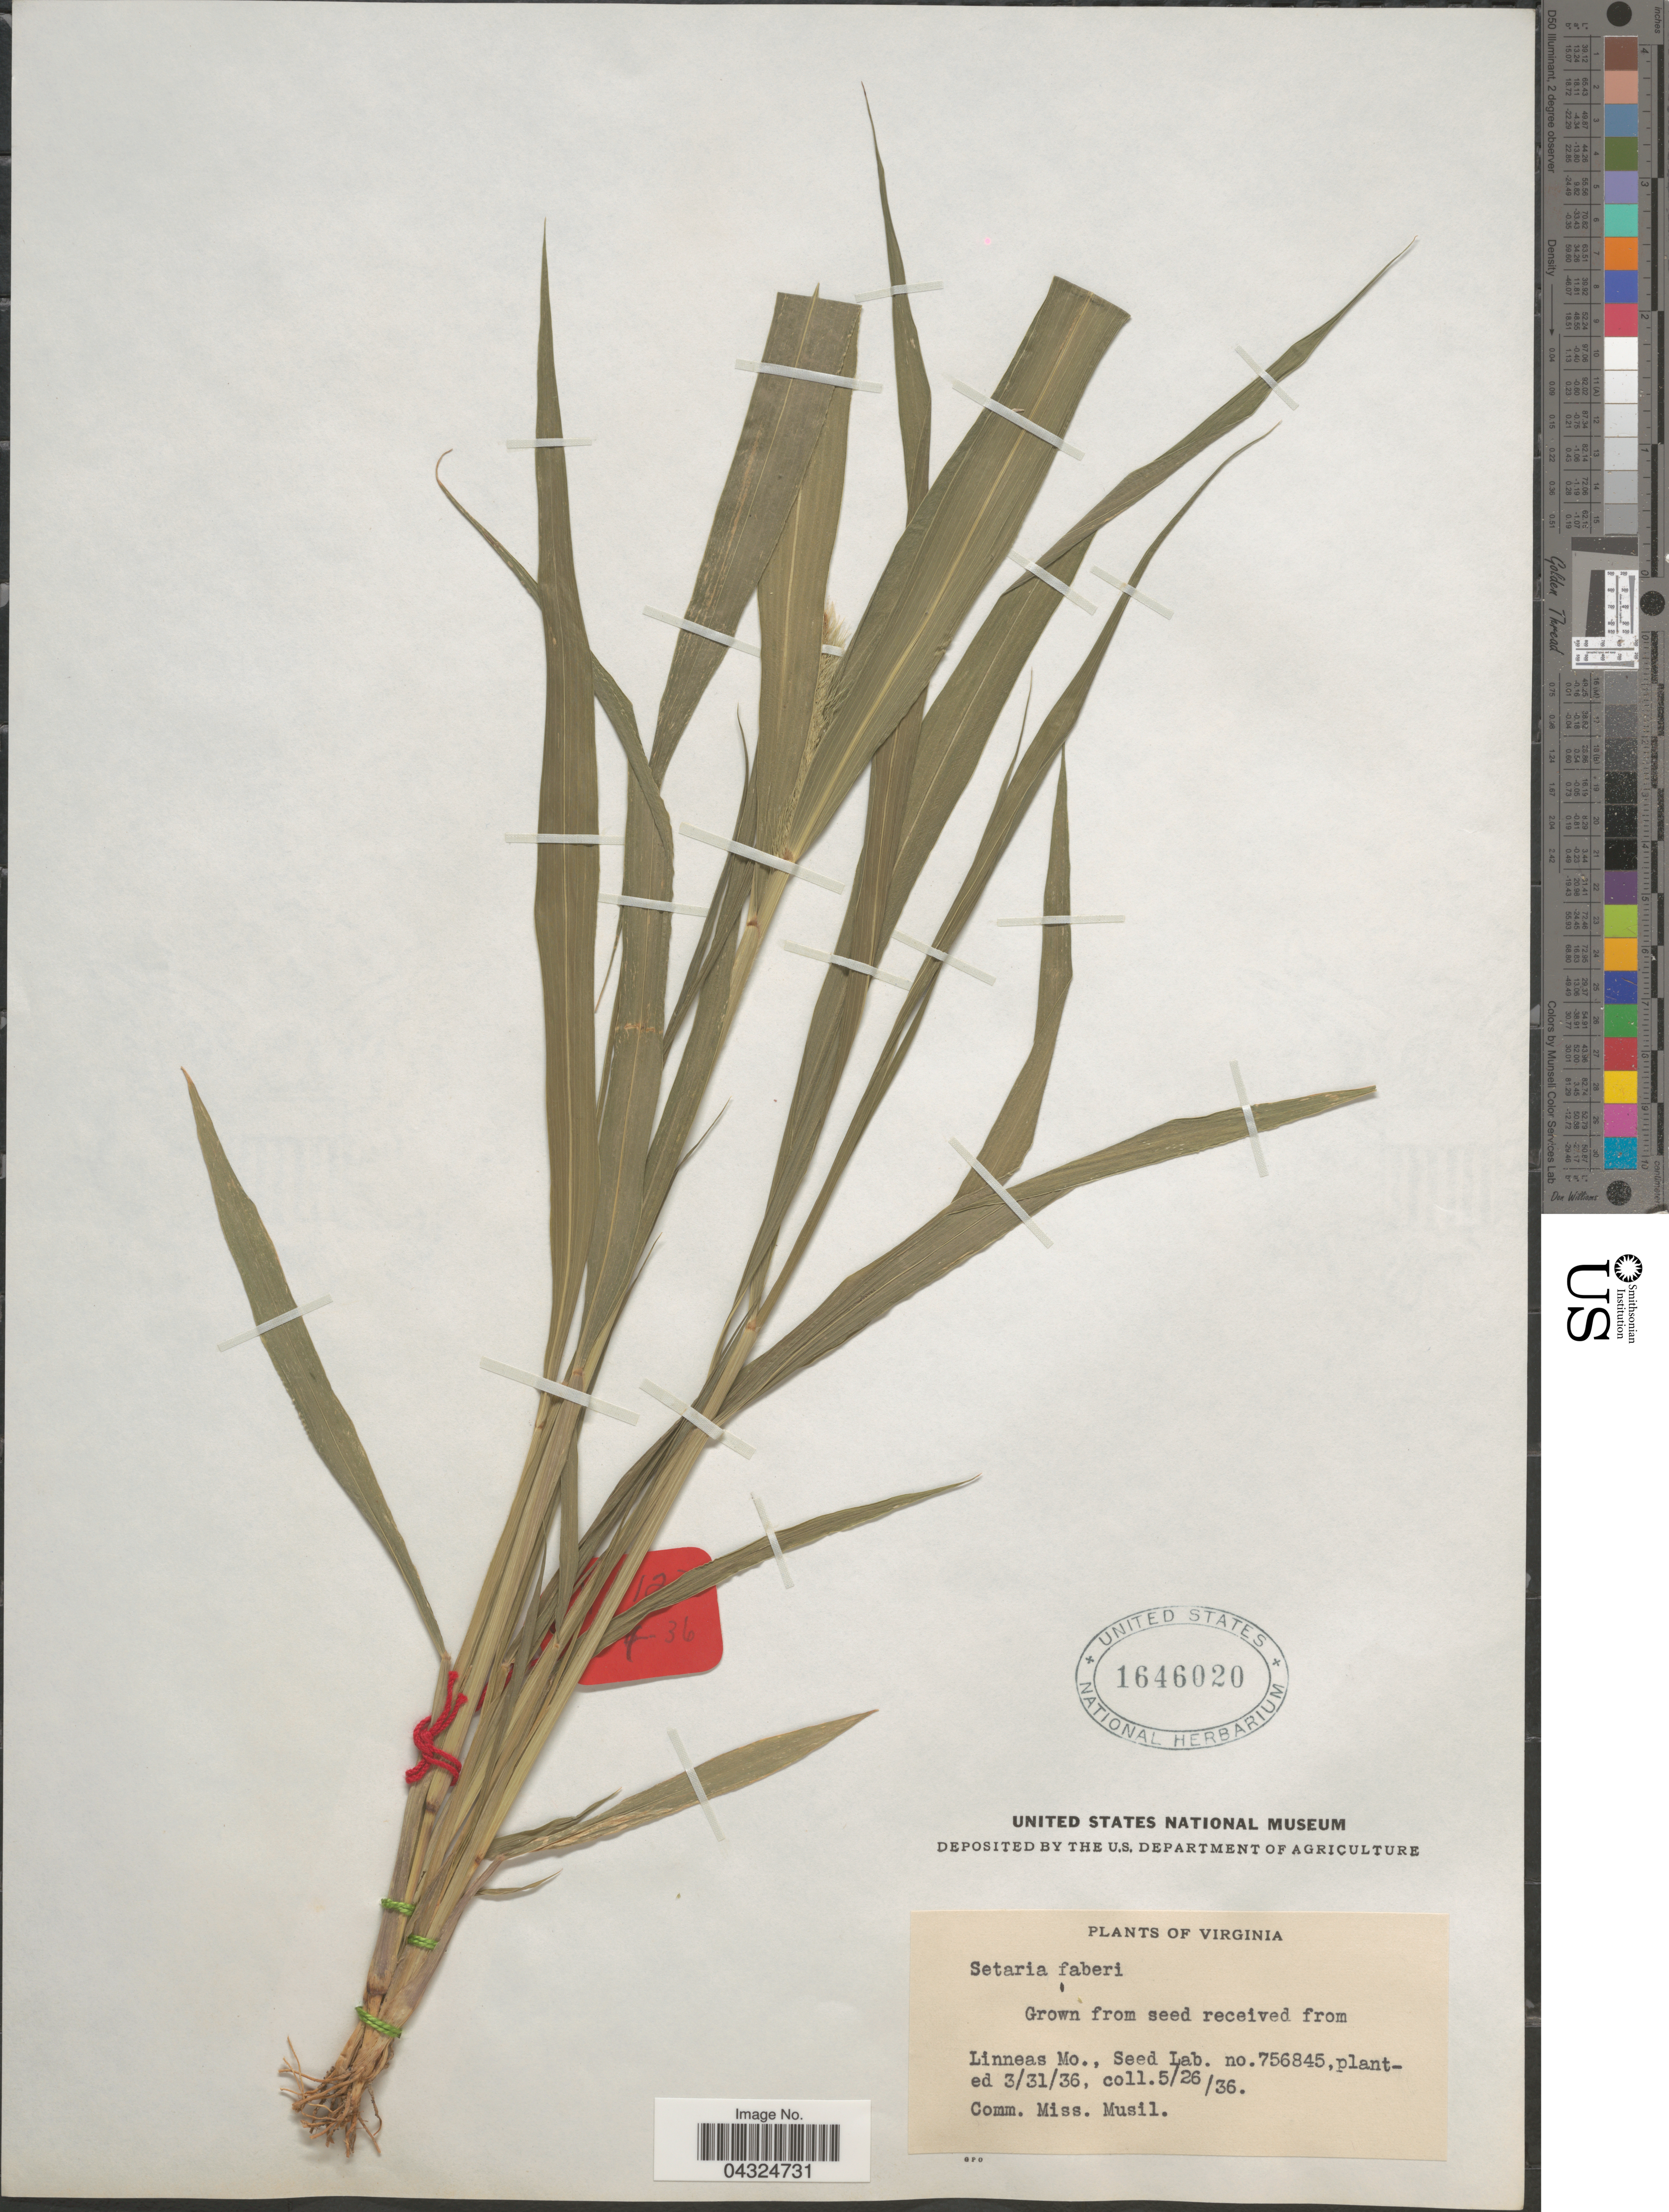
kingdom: Plantae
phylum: Tracheophyta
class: Liliopsida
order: Poales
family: Poaceae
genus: Setaria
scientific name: Setaria faberi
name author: R.A.W. Herrm.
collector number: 756845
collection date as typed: Transcribed d/m/y: 31/3/36 to 26/5/36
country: United States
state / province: Virginia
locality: Linneas Mo.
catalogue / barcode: US 1646020